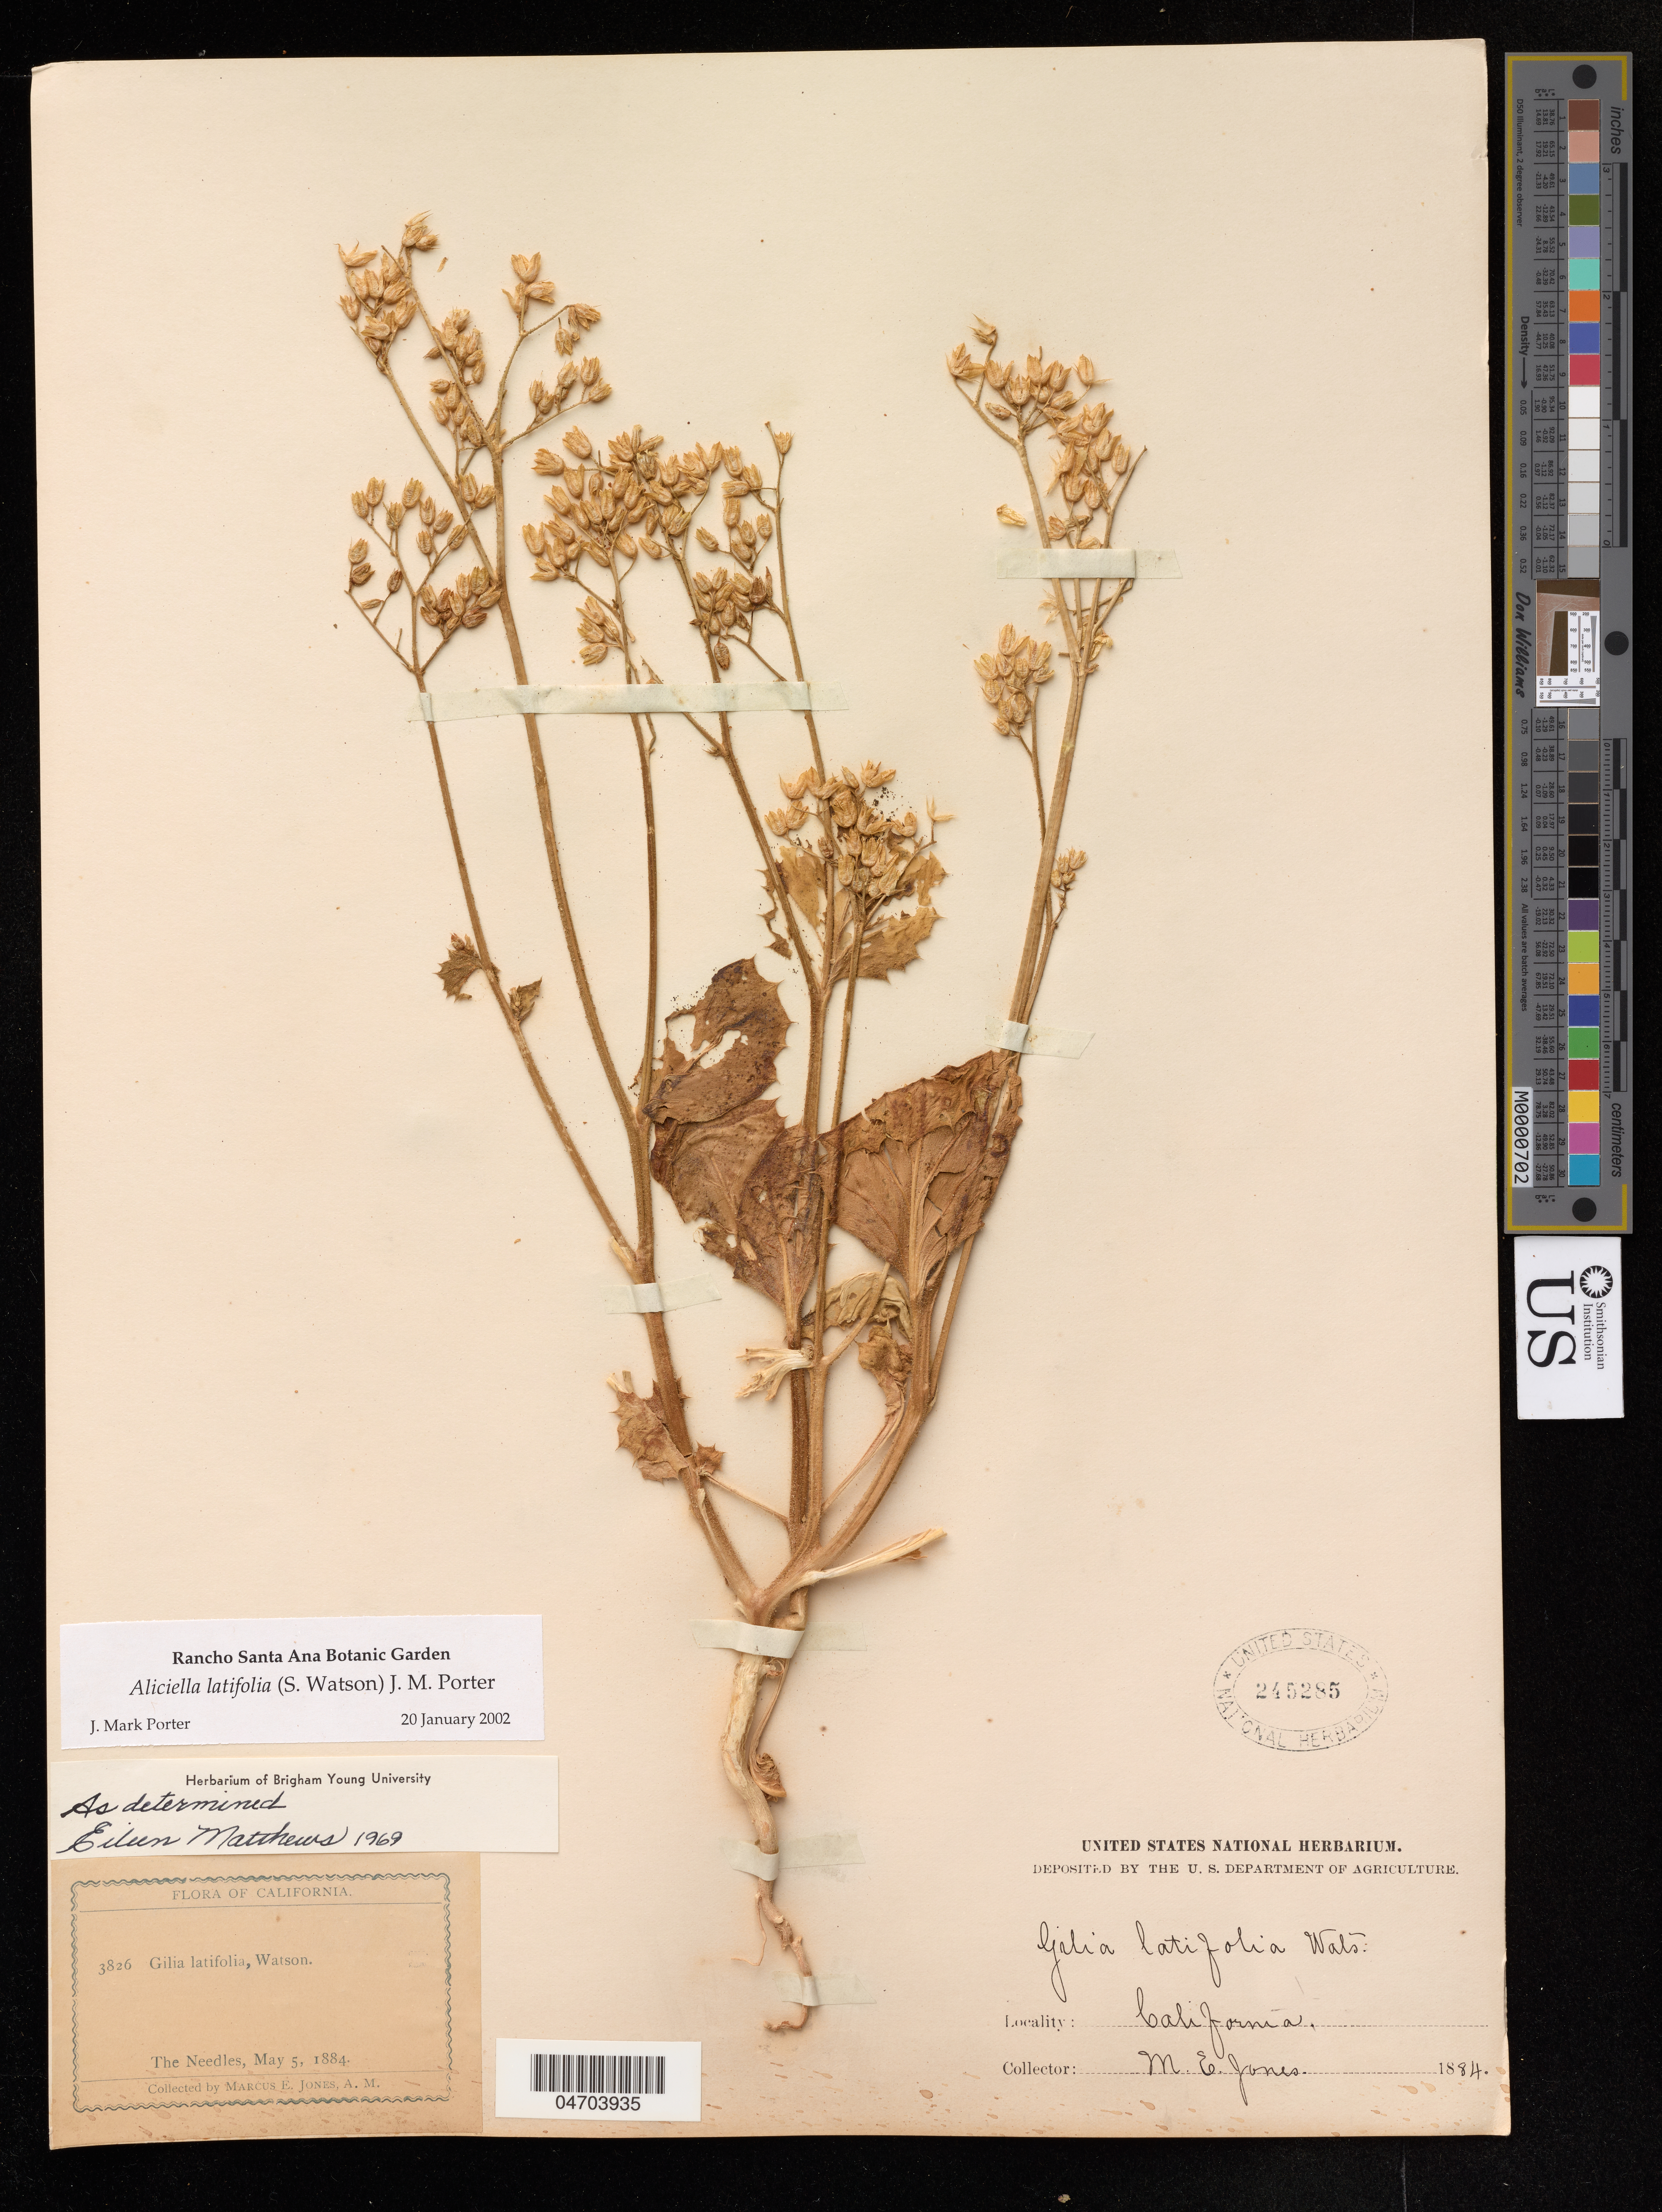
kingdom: Plantae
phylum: Tracheophyta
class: Magnoliopsida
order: Ericales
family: Polemoniaceae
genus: Aliciella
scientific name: Aliciella latifolia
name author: (S. Watson) J.M. Porter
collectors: E. Marcus Jones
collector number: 3826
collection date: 1884-05-05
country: United States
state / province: California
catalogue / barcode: US 245285